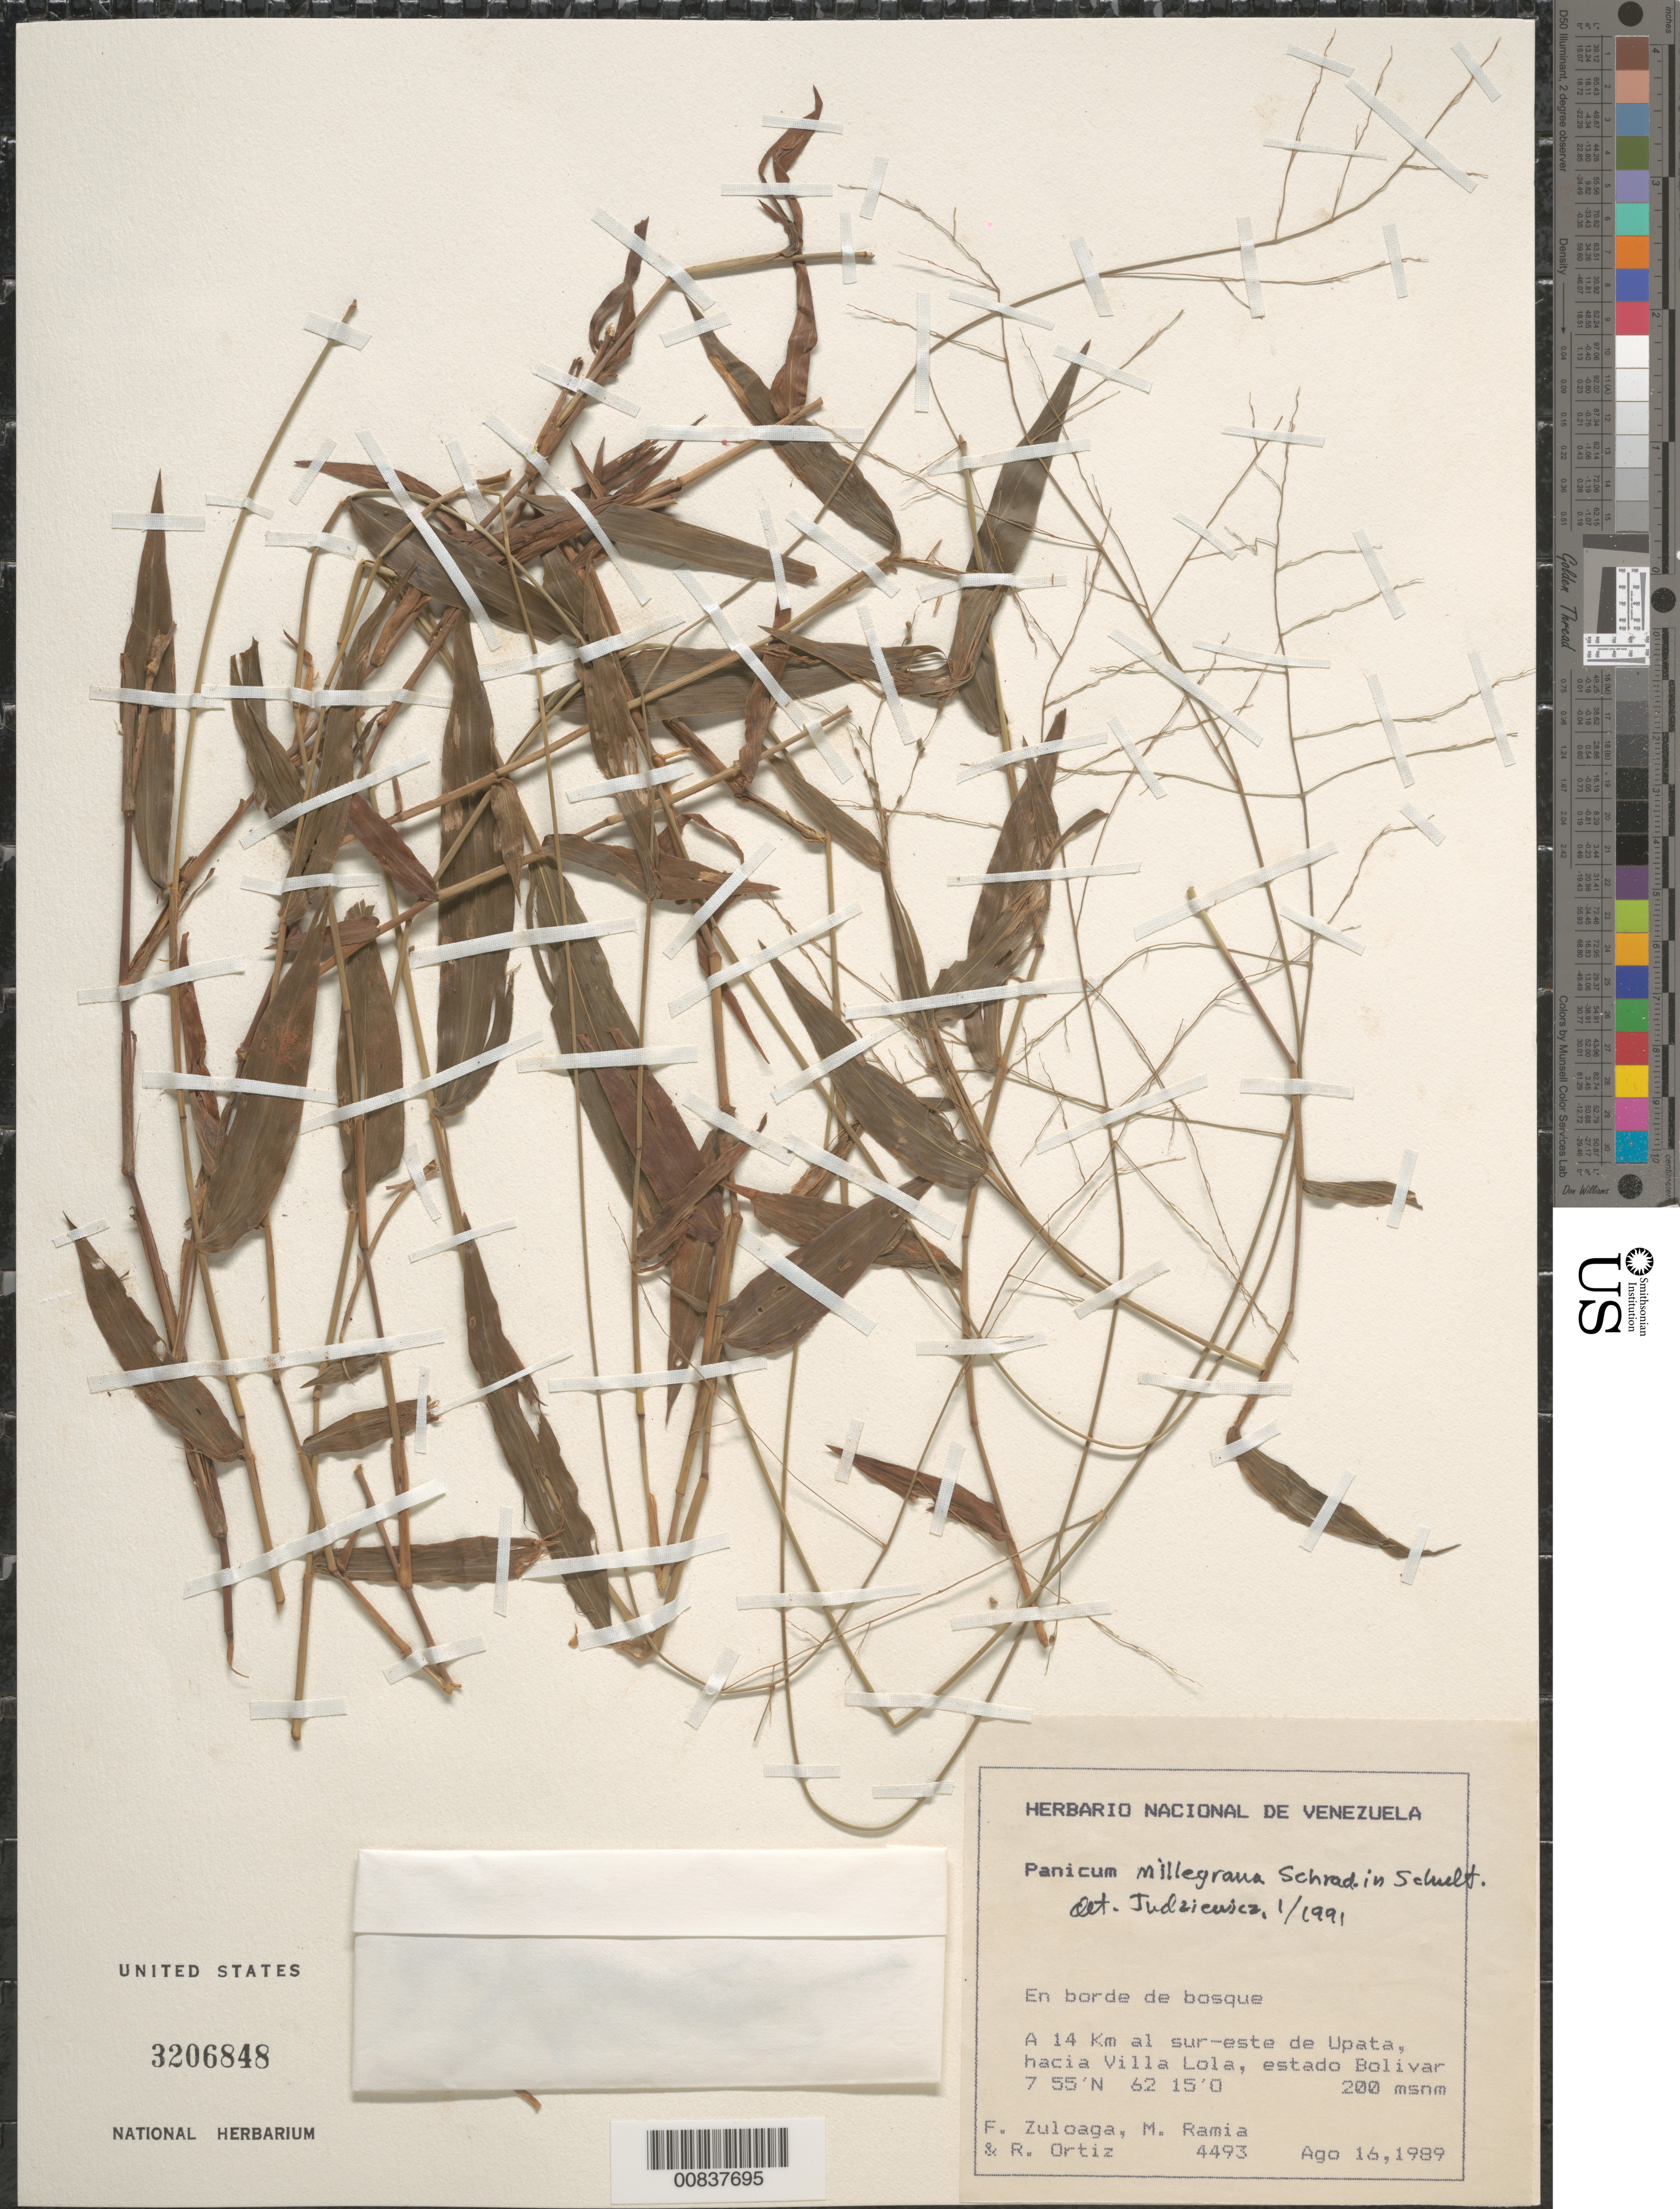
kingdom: Plantae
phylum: Tracheophyta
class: Liliopsida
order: Poales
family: Poaceae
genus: Panicum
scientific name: Panicum millegrana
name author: Poir.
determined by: Judziewicz, E. J.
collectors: F. O. Zuloaga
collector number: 4493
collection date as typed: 16-Aug-89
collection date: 1989-08-16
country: Venezuela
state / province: Bolívar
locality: Villa Lola, 14 km SE de Upata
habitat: Borde de bosque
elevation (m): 200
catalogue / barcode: US 3206848